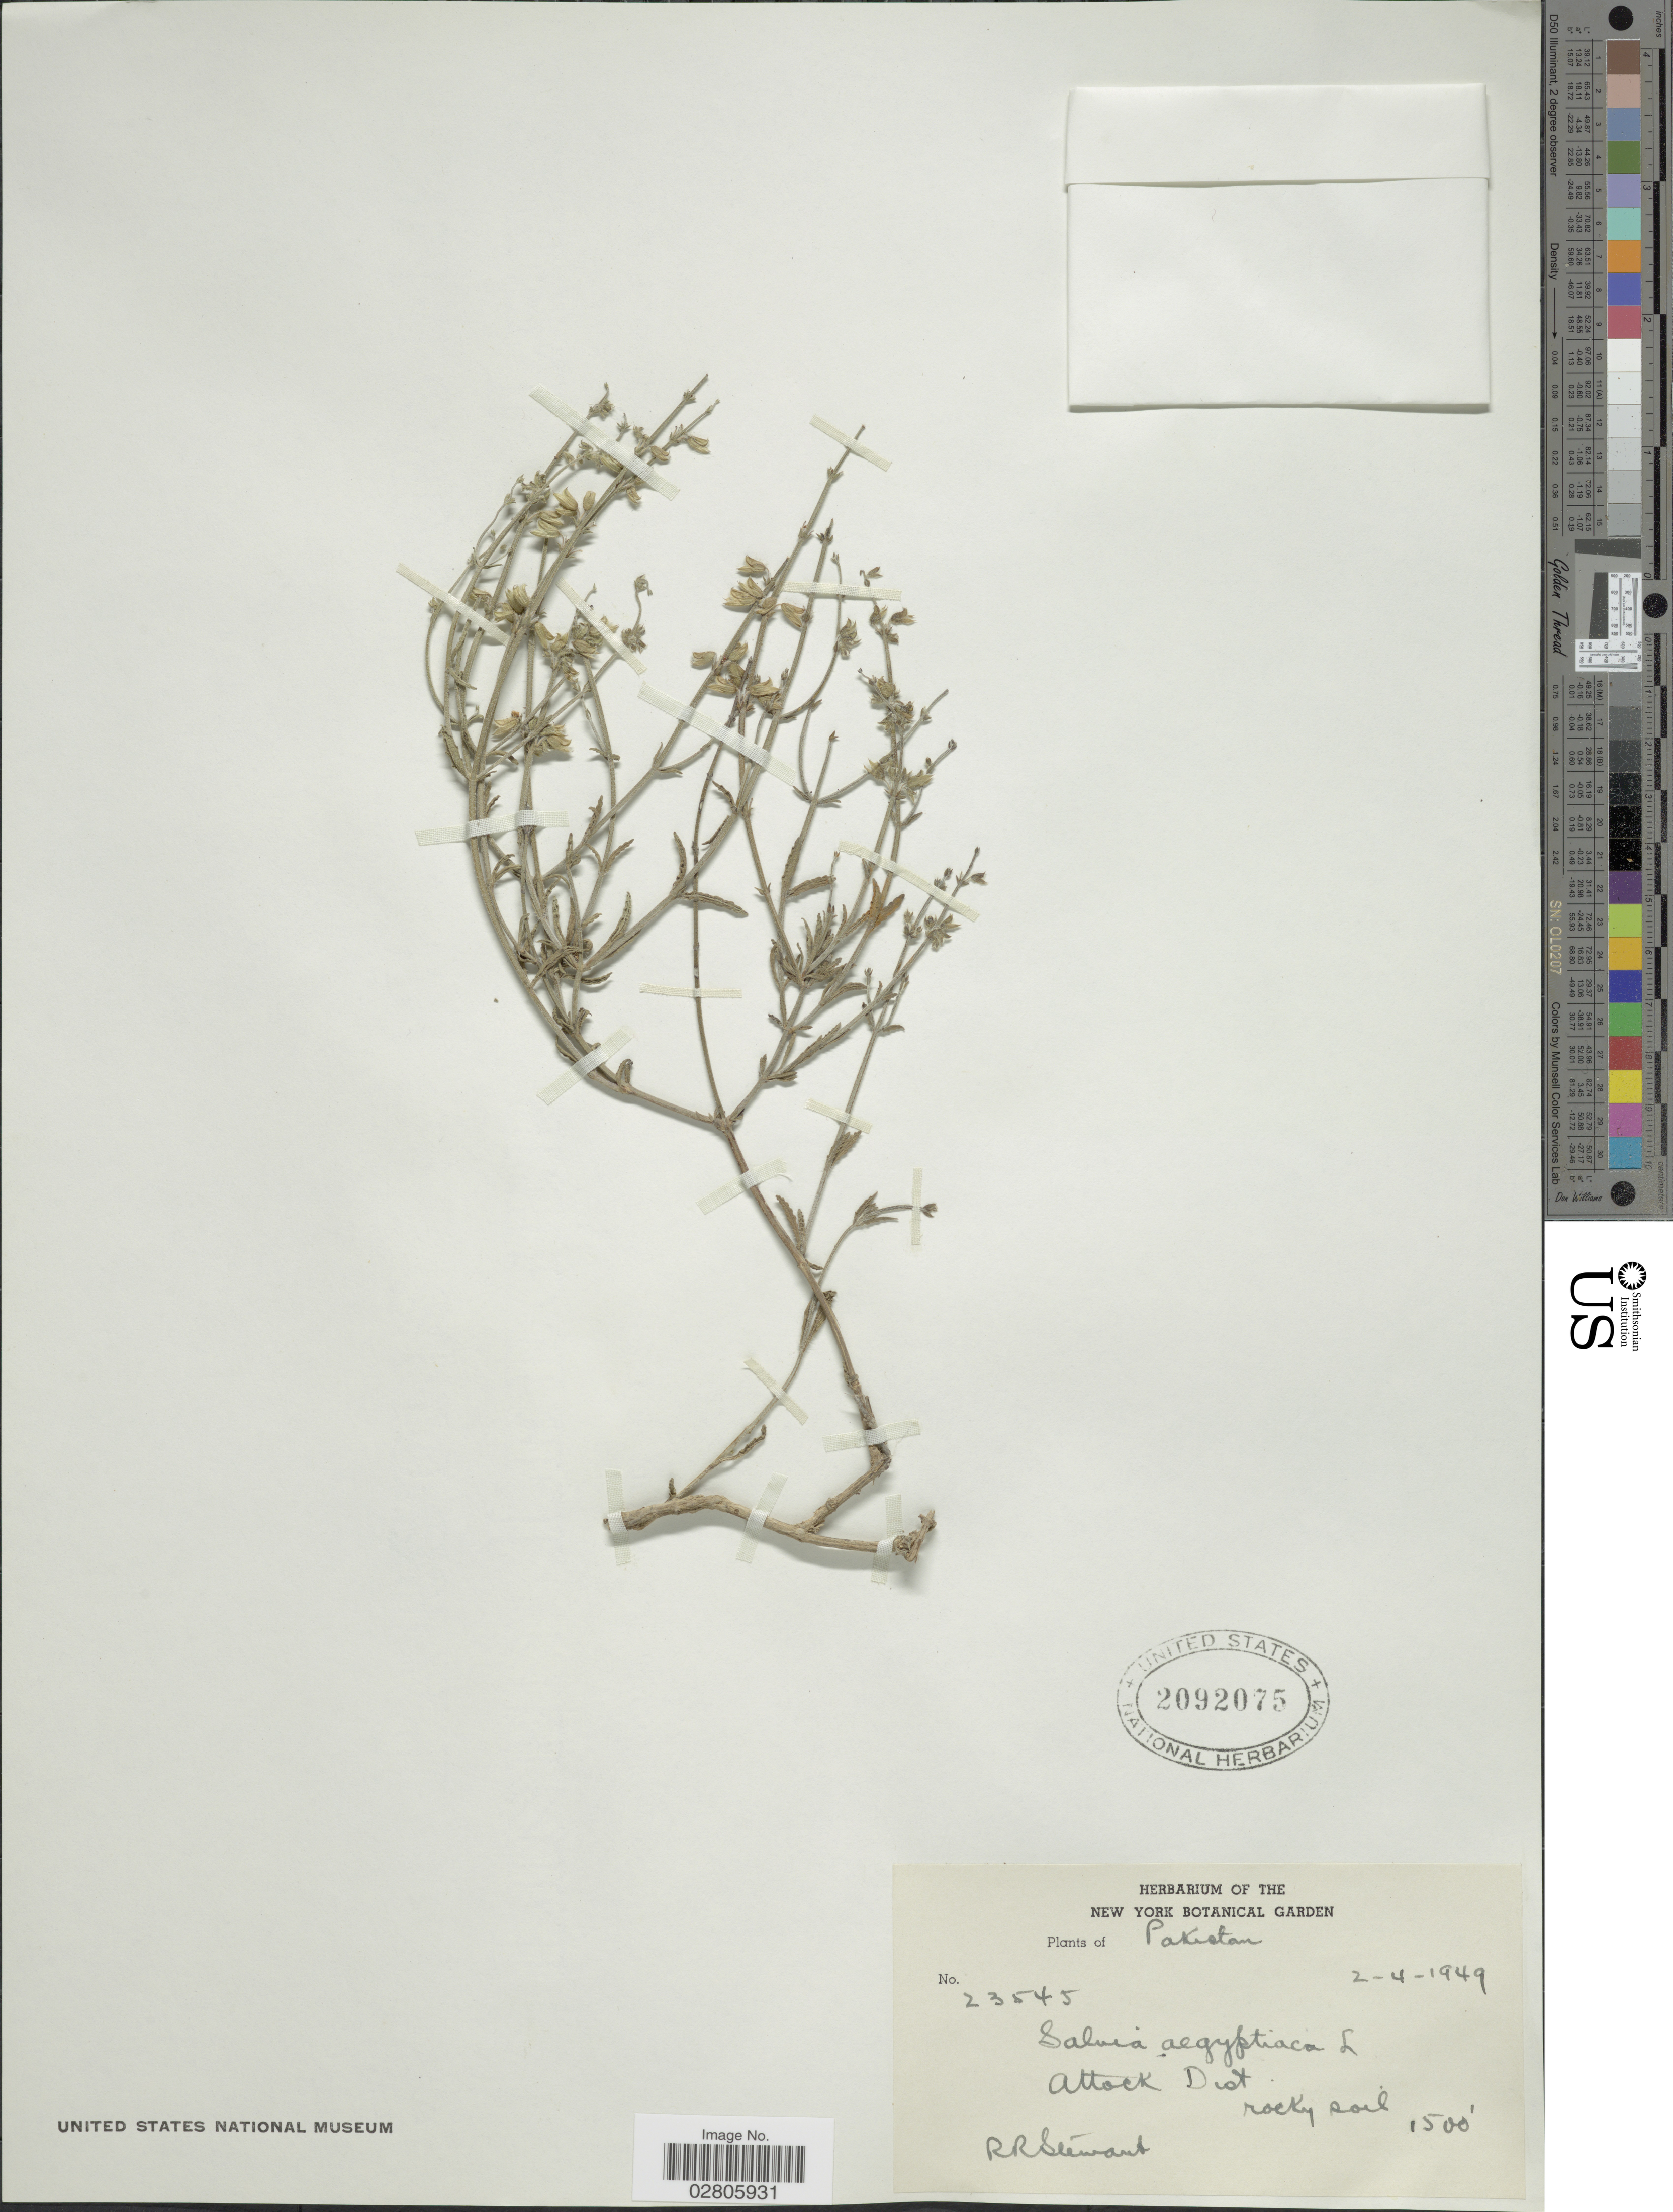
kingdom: Plantae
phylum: Tracheophyta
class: Magnoliopsida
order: Lamiales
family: Lamiaceae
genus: Salvia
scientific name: Salvia aegyptiaca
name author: L.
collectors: R. R. Stewart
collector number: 23545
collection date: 1949-04-02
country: Pakistan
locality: Attock Dist.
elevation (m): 457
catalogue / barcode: US 2092075